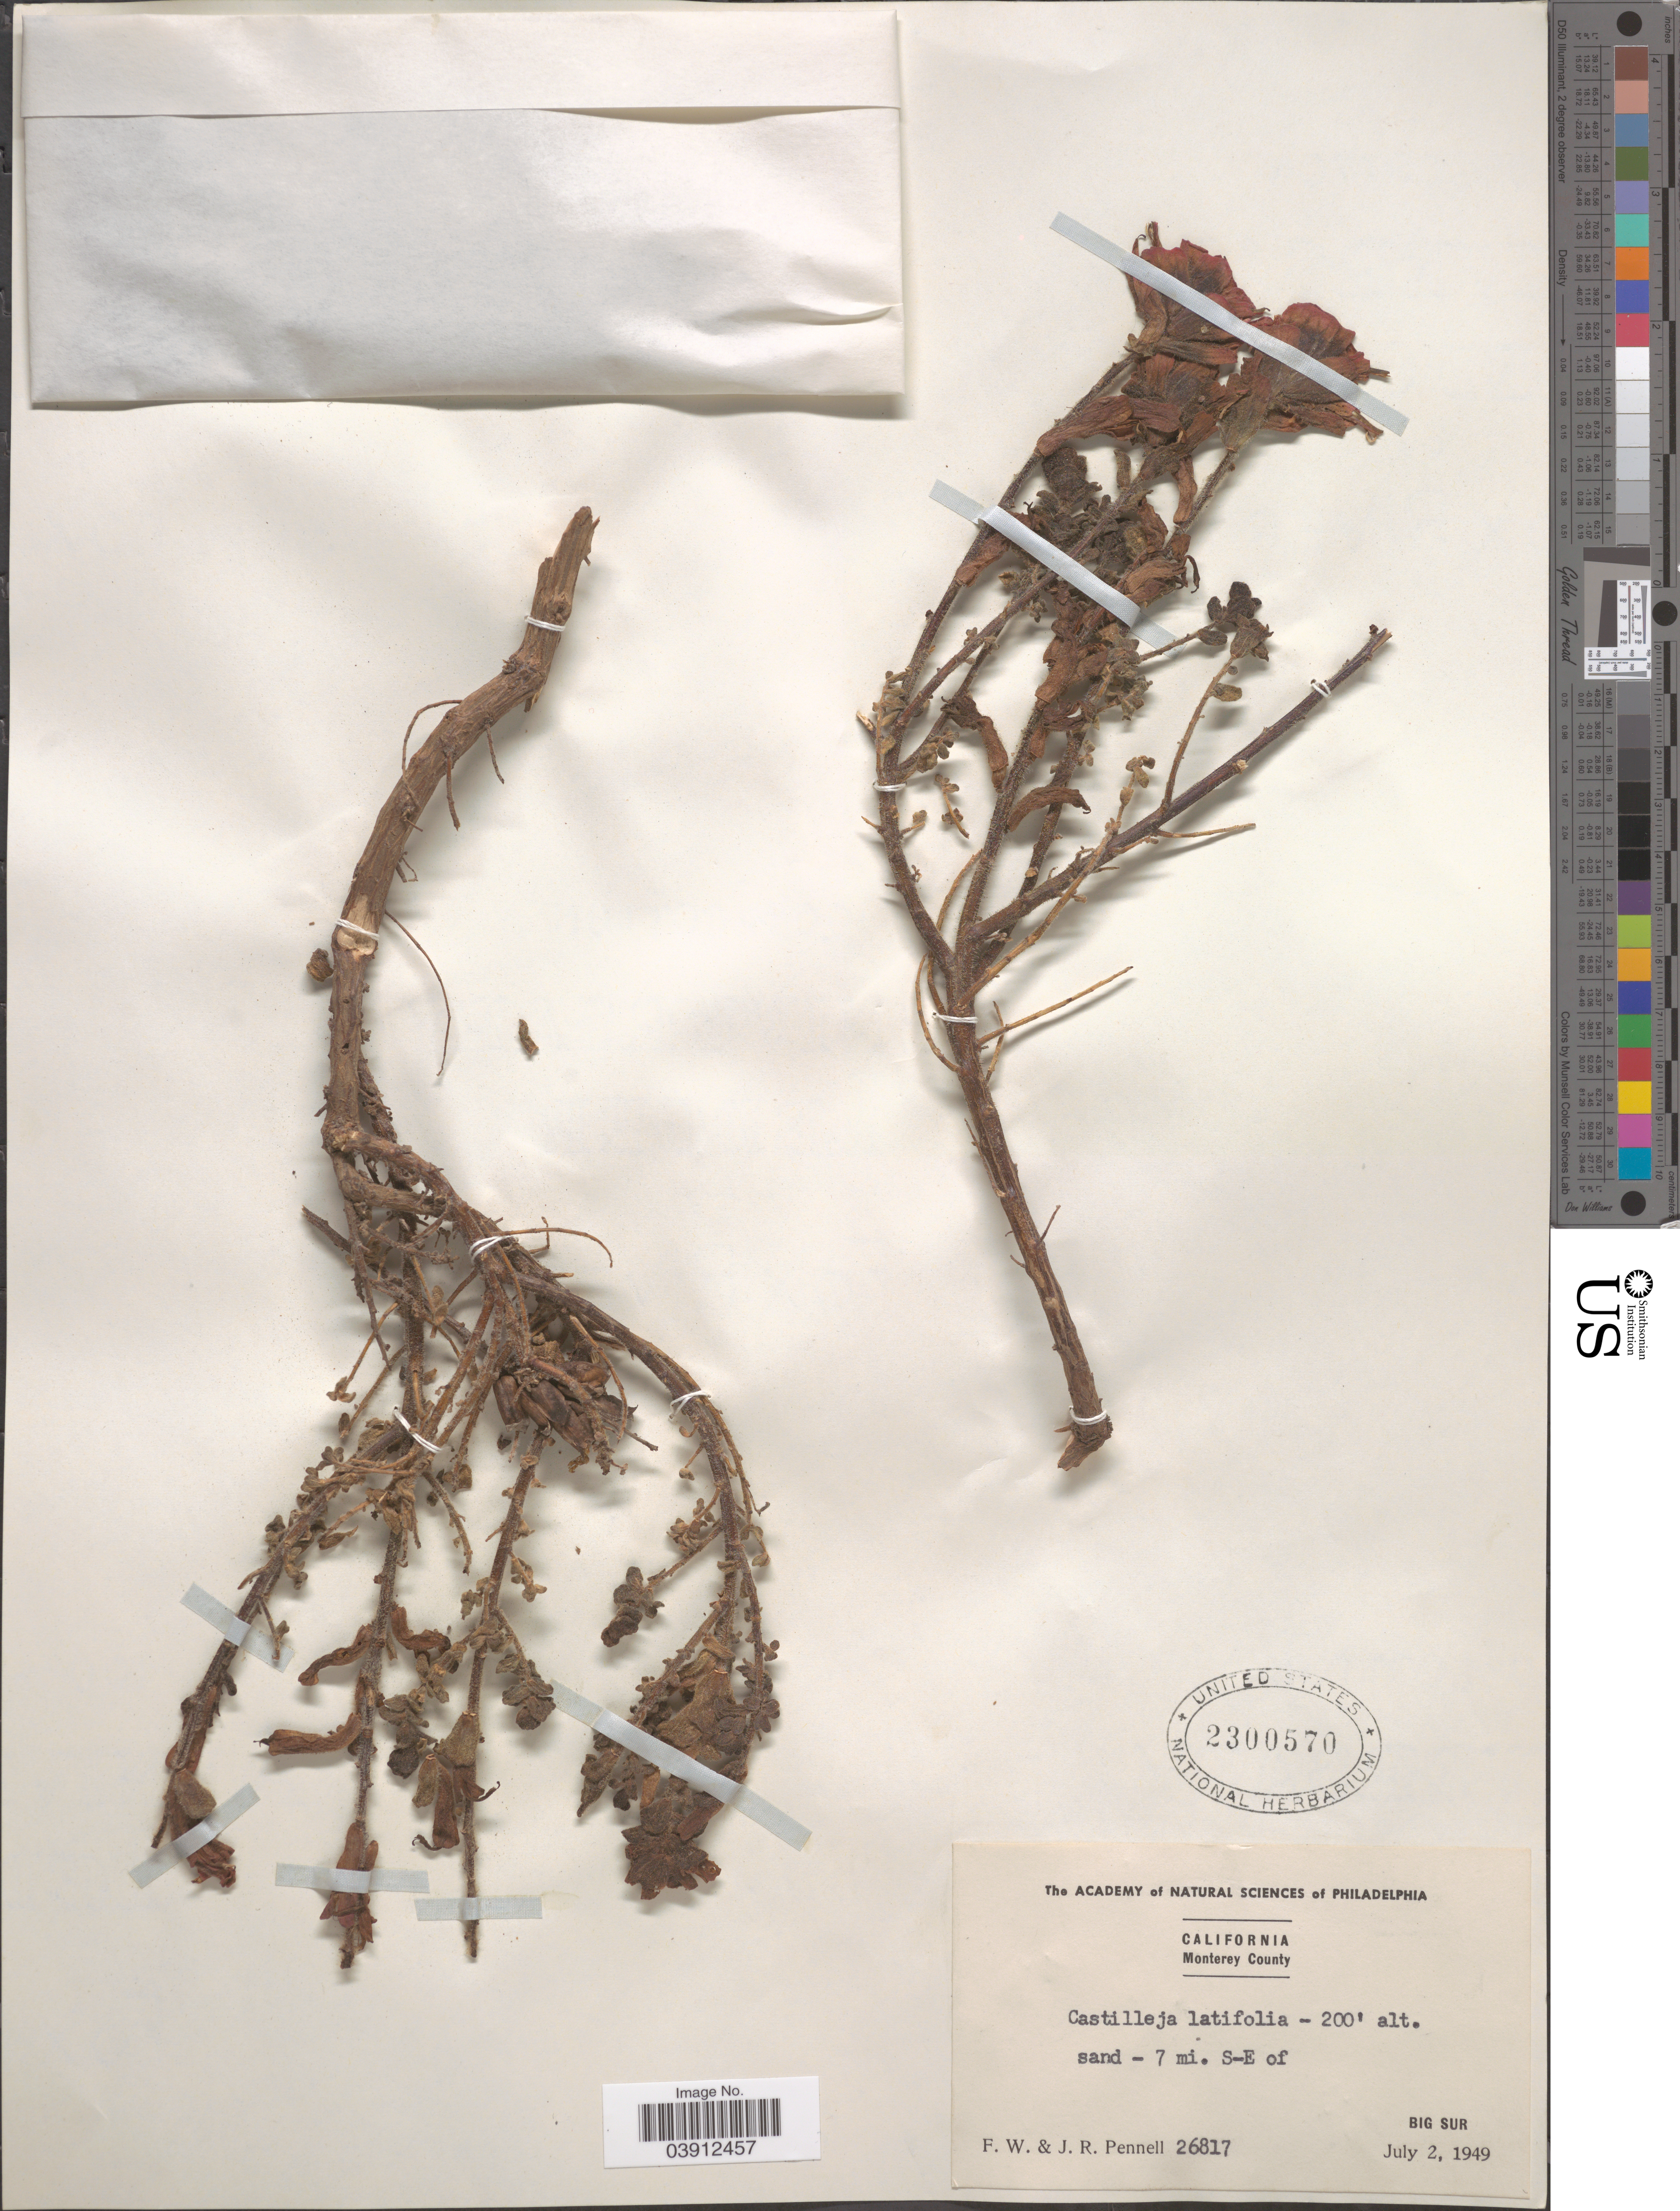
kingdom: Plantae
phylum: Tracheophyta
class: Magnoliopsida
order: Lamiales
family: Orobanchaceae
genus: Castilleja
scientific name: Castilleja latifolia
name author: Hook. & Arn.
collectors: F. W. Pennell & J. Pennell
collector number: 26817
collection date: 1949-07-02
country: United States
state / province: California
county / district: Monterey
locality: Monterey County. 7 mi. S-E of Big Sur.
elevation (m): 61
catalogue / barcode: US 2300570